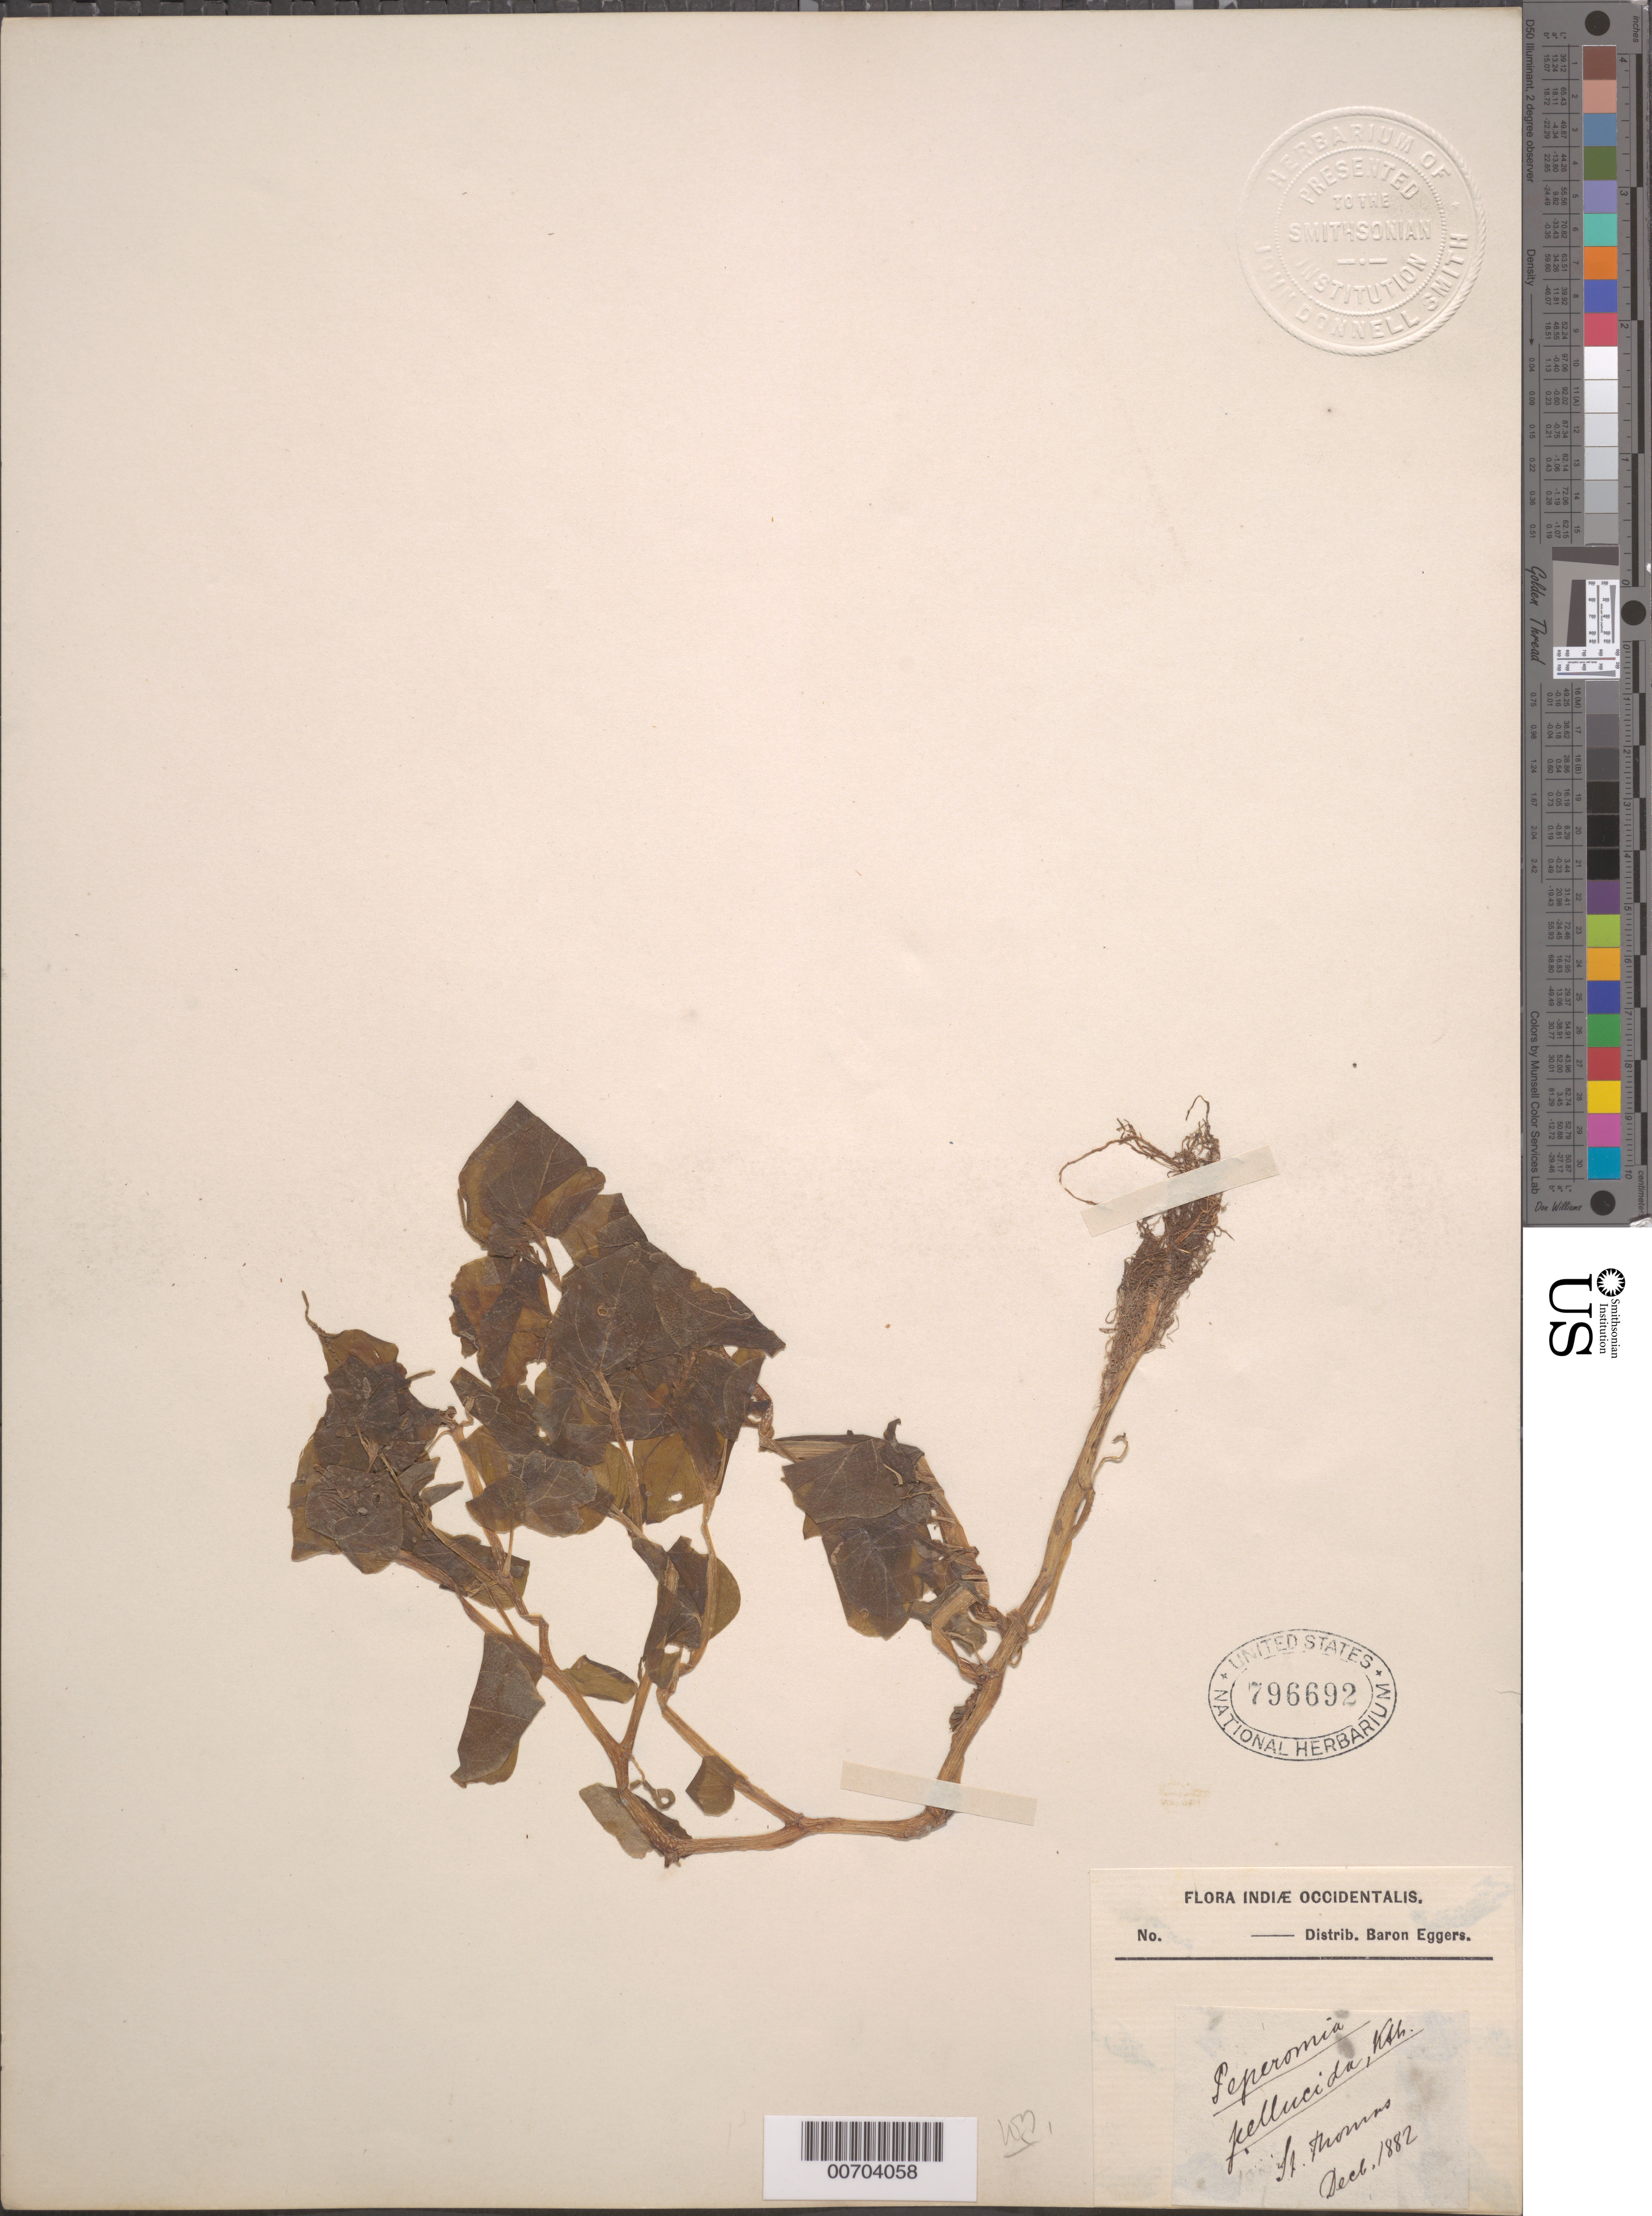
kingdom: Plantae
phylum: Tracheophyta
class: Magnoliopsida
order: Piperales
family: Piperaceae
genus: Peperomia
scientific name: Peperomia pellucida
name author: (L.) Kunth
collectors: H. F. A. von Eggers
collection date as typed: Dec 1882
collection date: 1882-12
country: U.S. Virgin Islands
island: St. Thomas Island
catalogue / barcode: US 796692